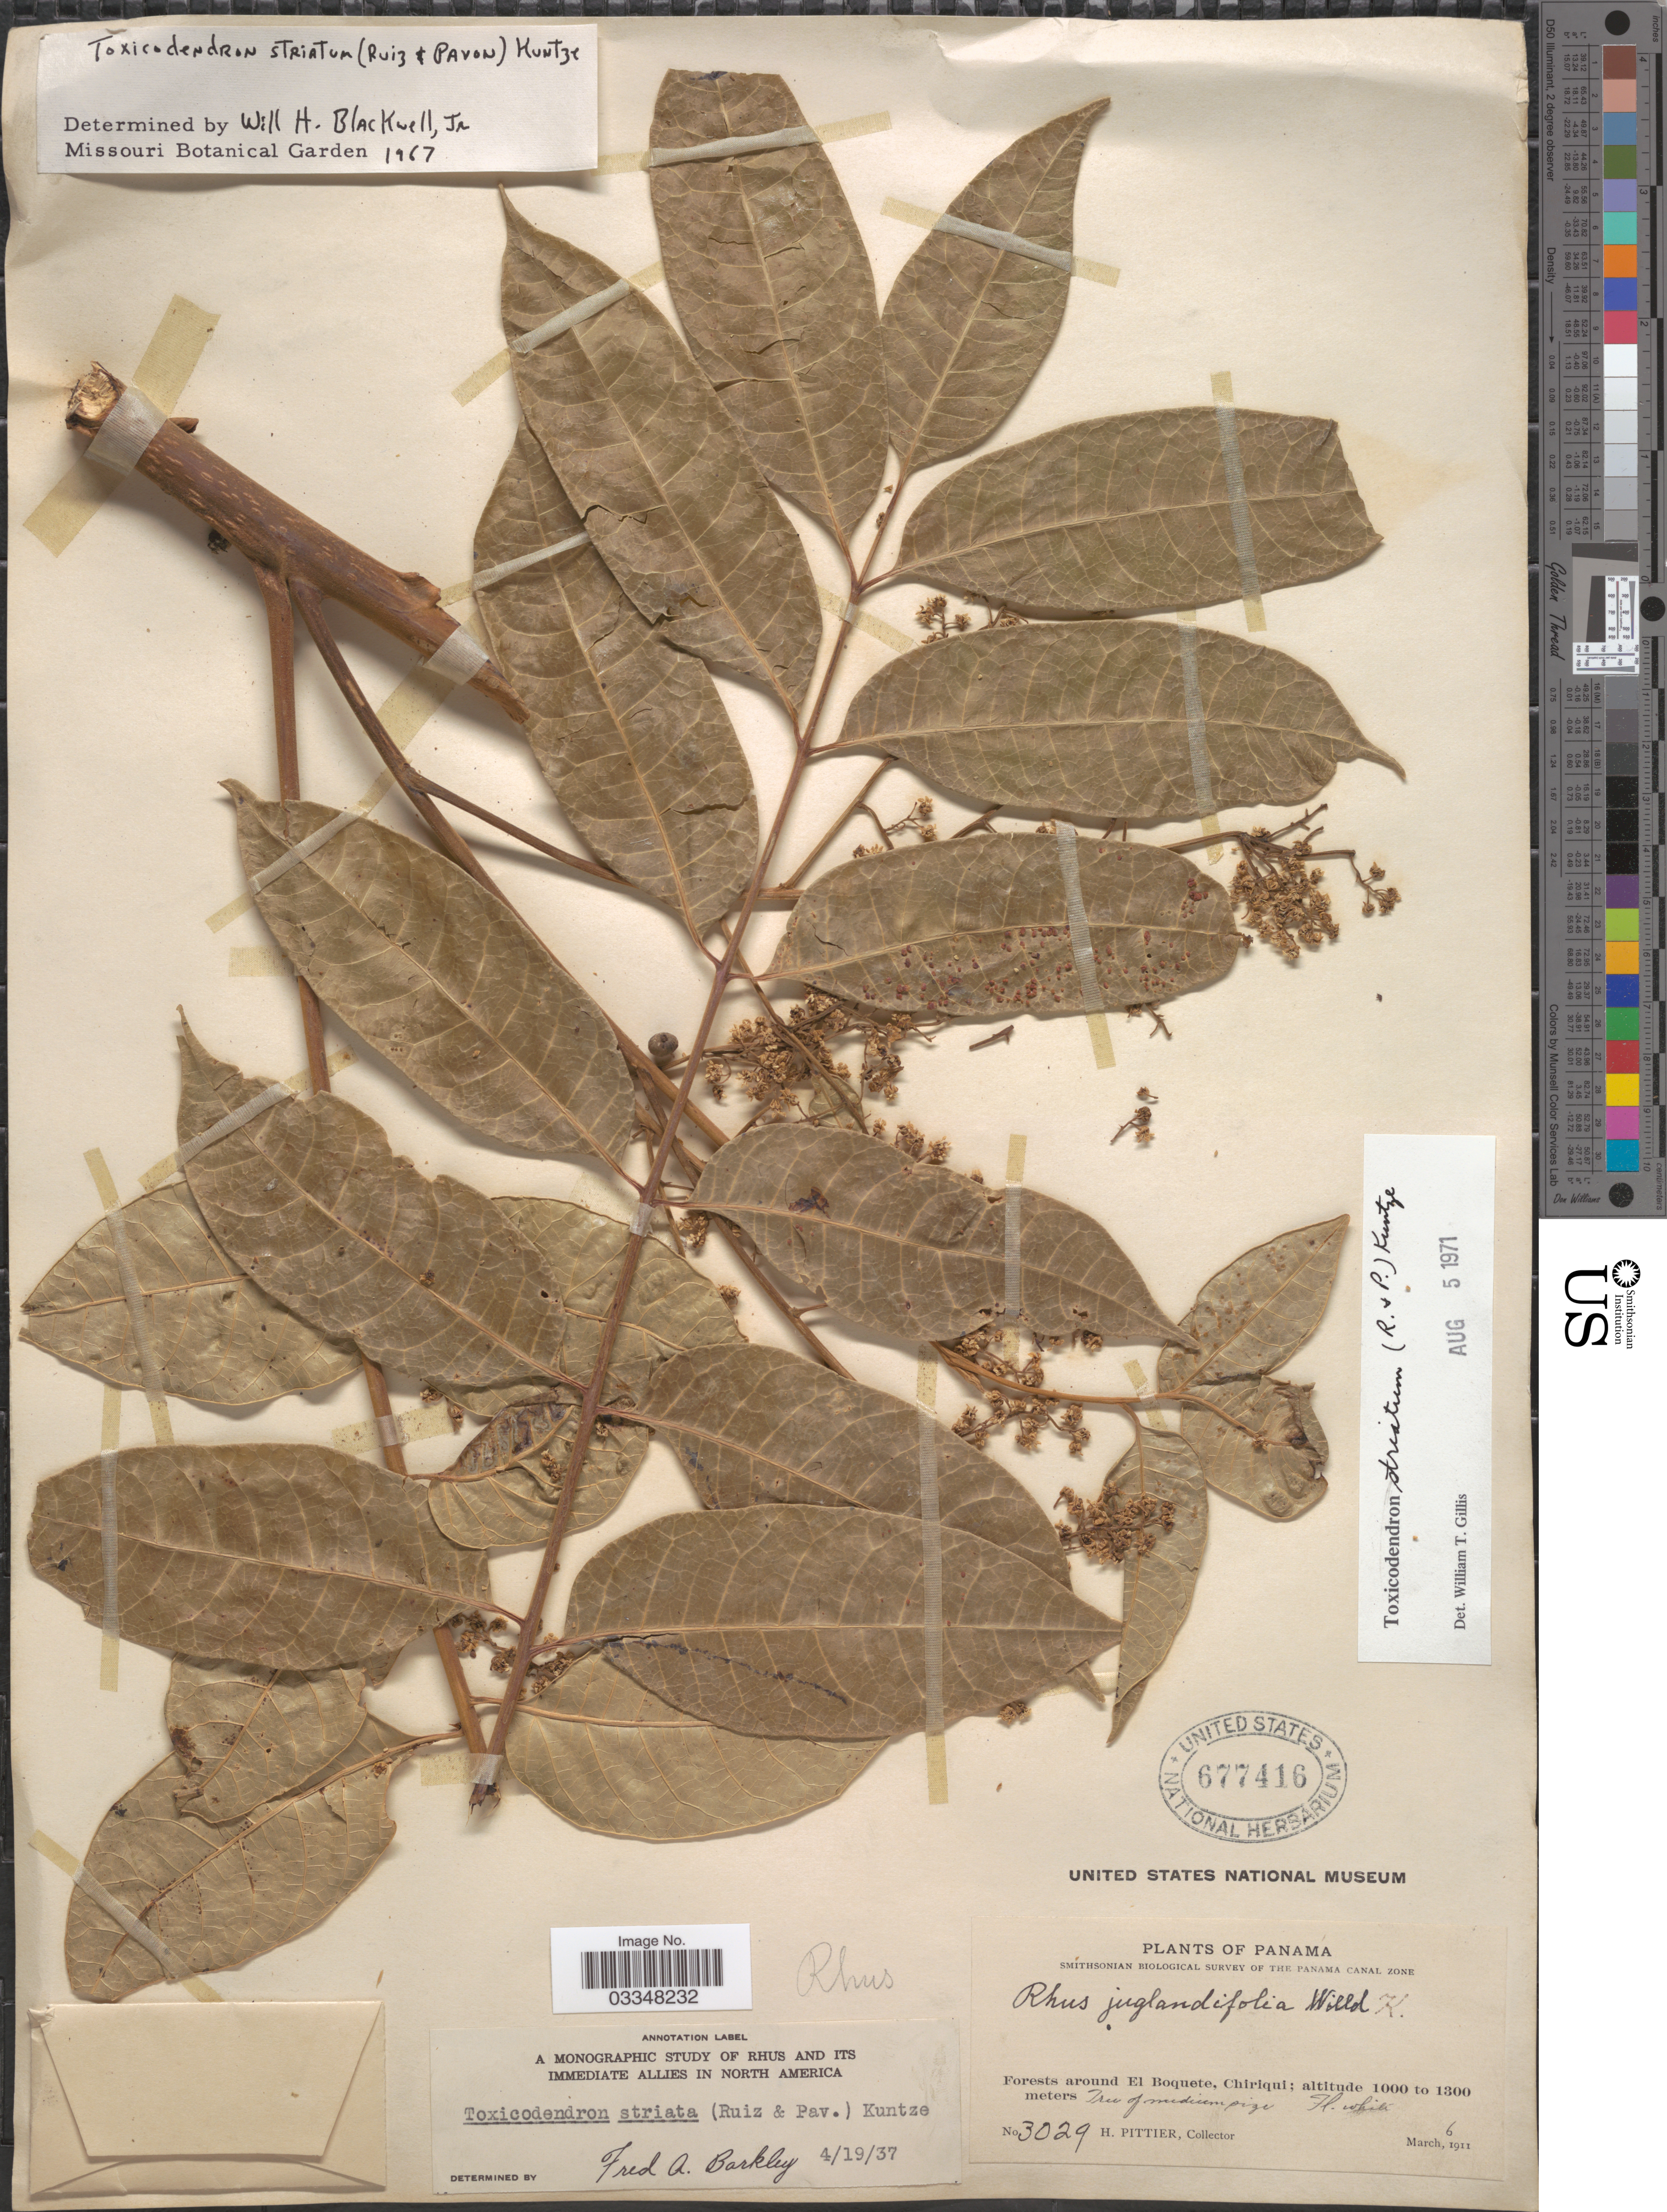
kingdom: Plantae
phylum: Tracheophyta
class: Magnoliopsida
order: Sapindales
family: Anacardiaceae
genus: Toxicodendron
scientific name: Toxicodendron striatum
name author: (Ruiz & Pav.) Kuntze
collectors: H. F. Pittier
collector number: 3029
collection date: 1911-03-06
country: Panama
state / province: Chiriqui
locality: Forests around El Boquete.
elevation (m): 1000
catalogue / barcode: US 677416